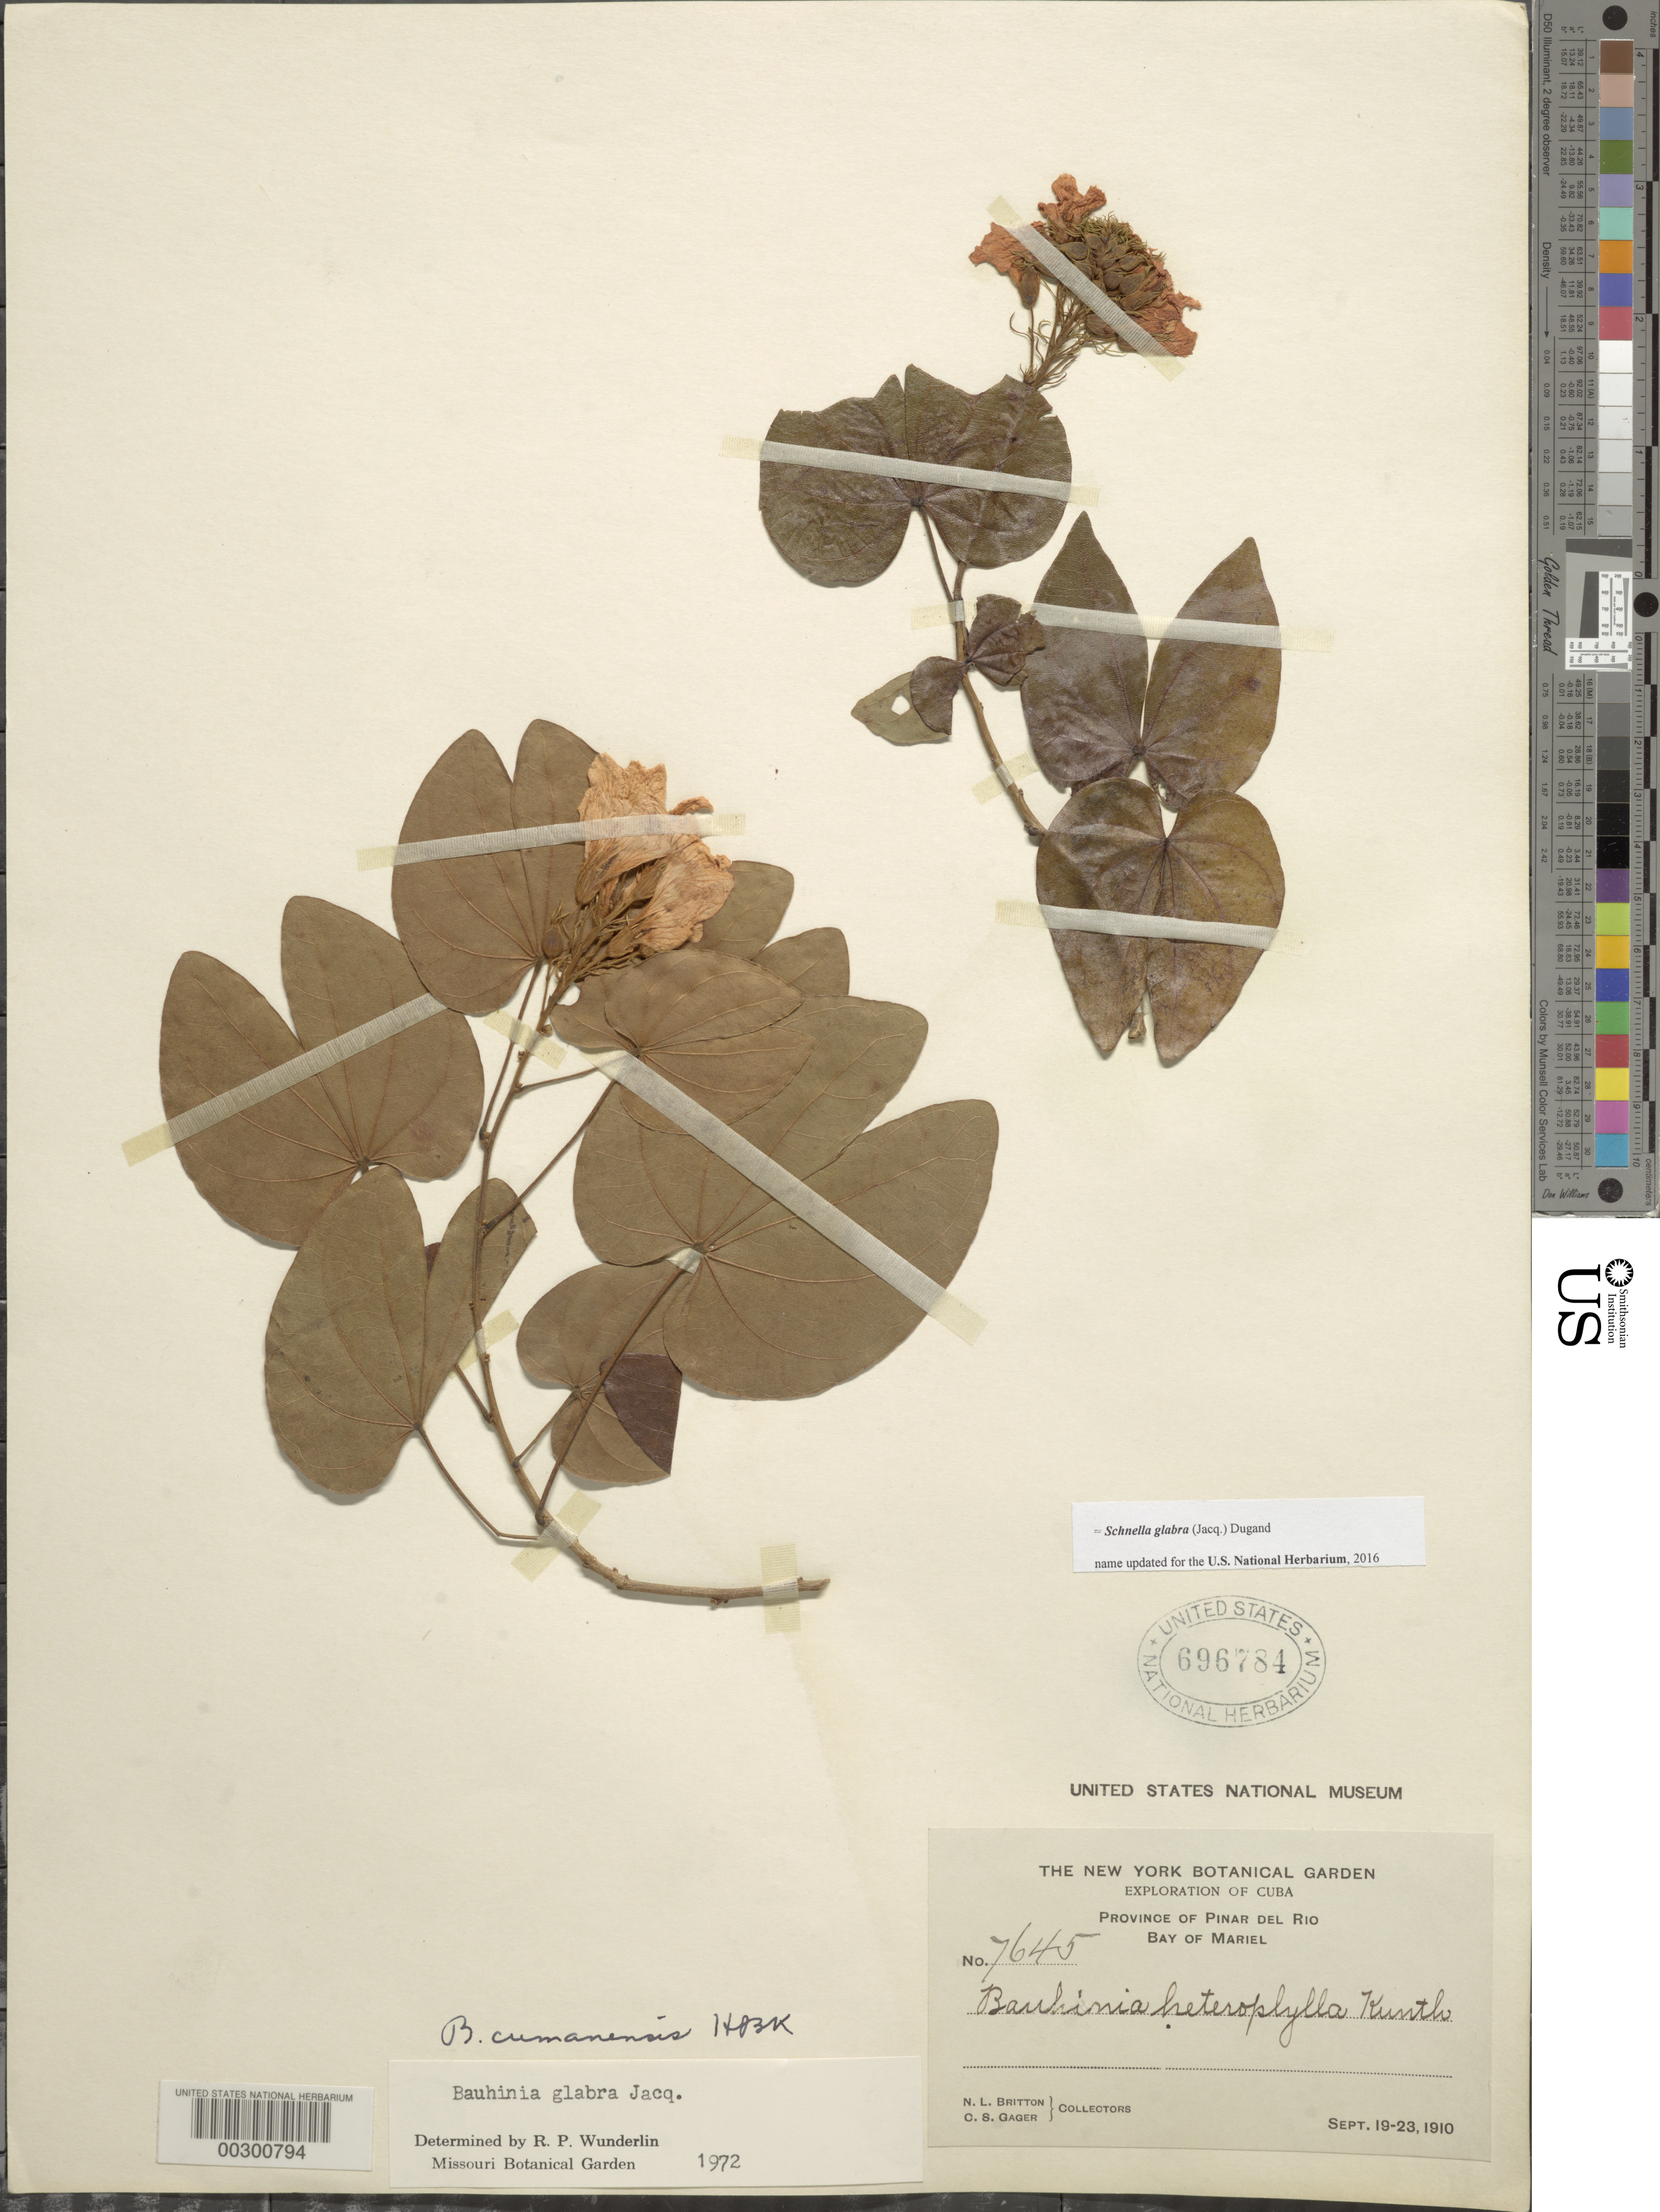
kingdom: Plantae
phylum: Tracheophyta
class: Magnoliopsida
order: Fabales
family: Fabaceae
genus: Schnella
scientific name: Schnella glabra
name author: (Jacq.) Dugand G.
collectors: N. Britton & C. Gager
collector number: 7645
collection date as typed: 19 Sep 1910 to 23 Sep 1910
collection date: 1910-09-19/1910-09-23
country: Cuba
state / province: Pinar del Río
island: Greater Antilles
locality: Bay of mariel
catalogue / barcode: US 696784